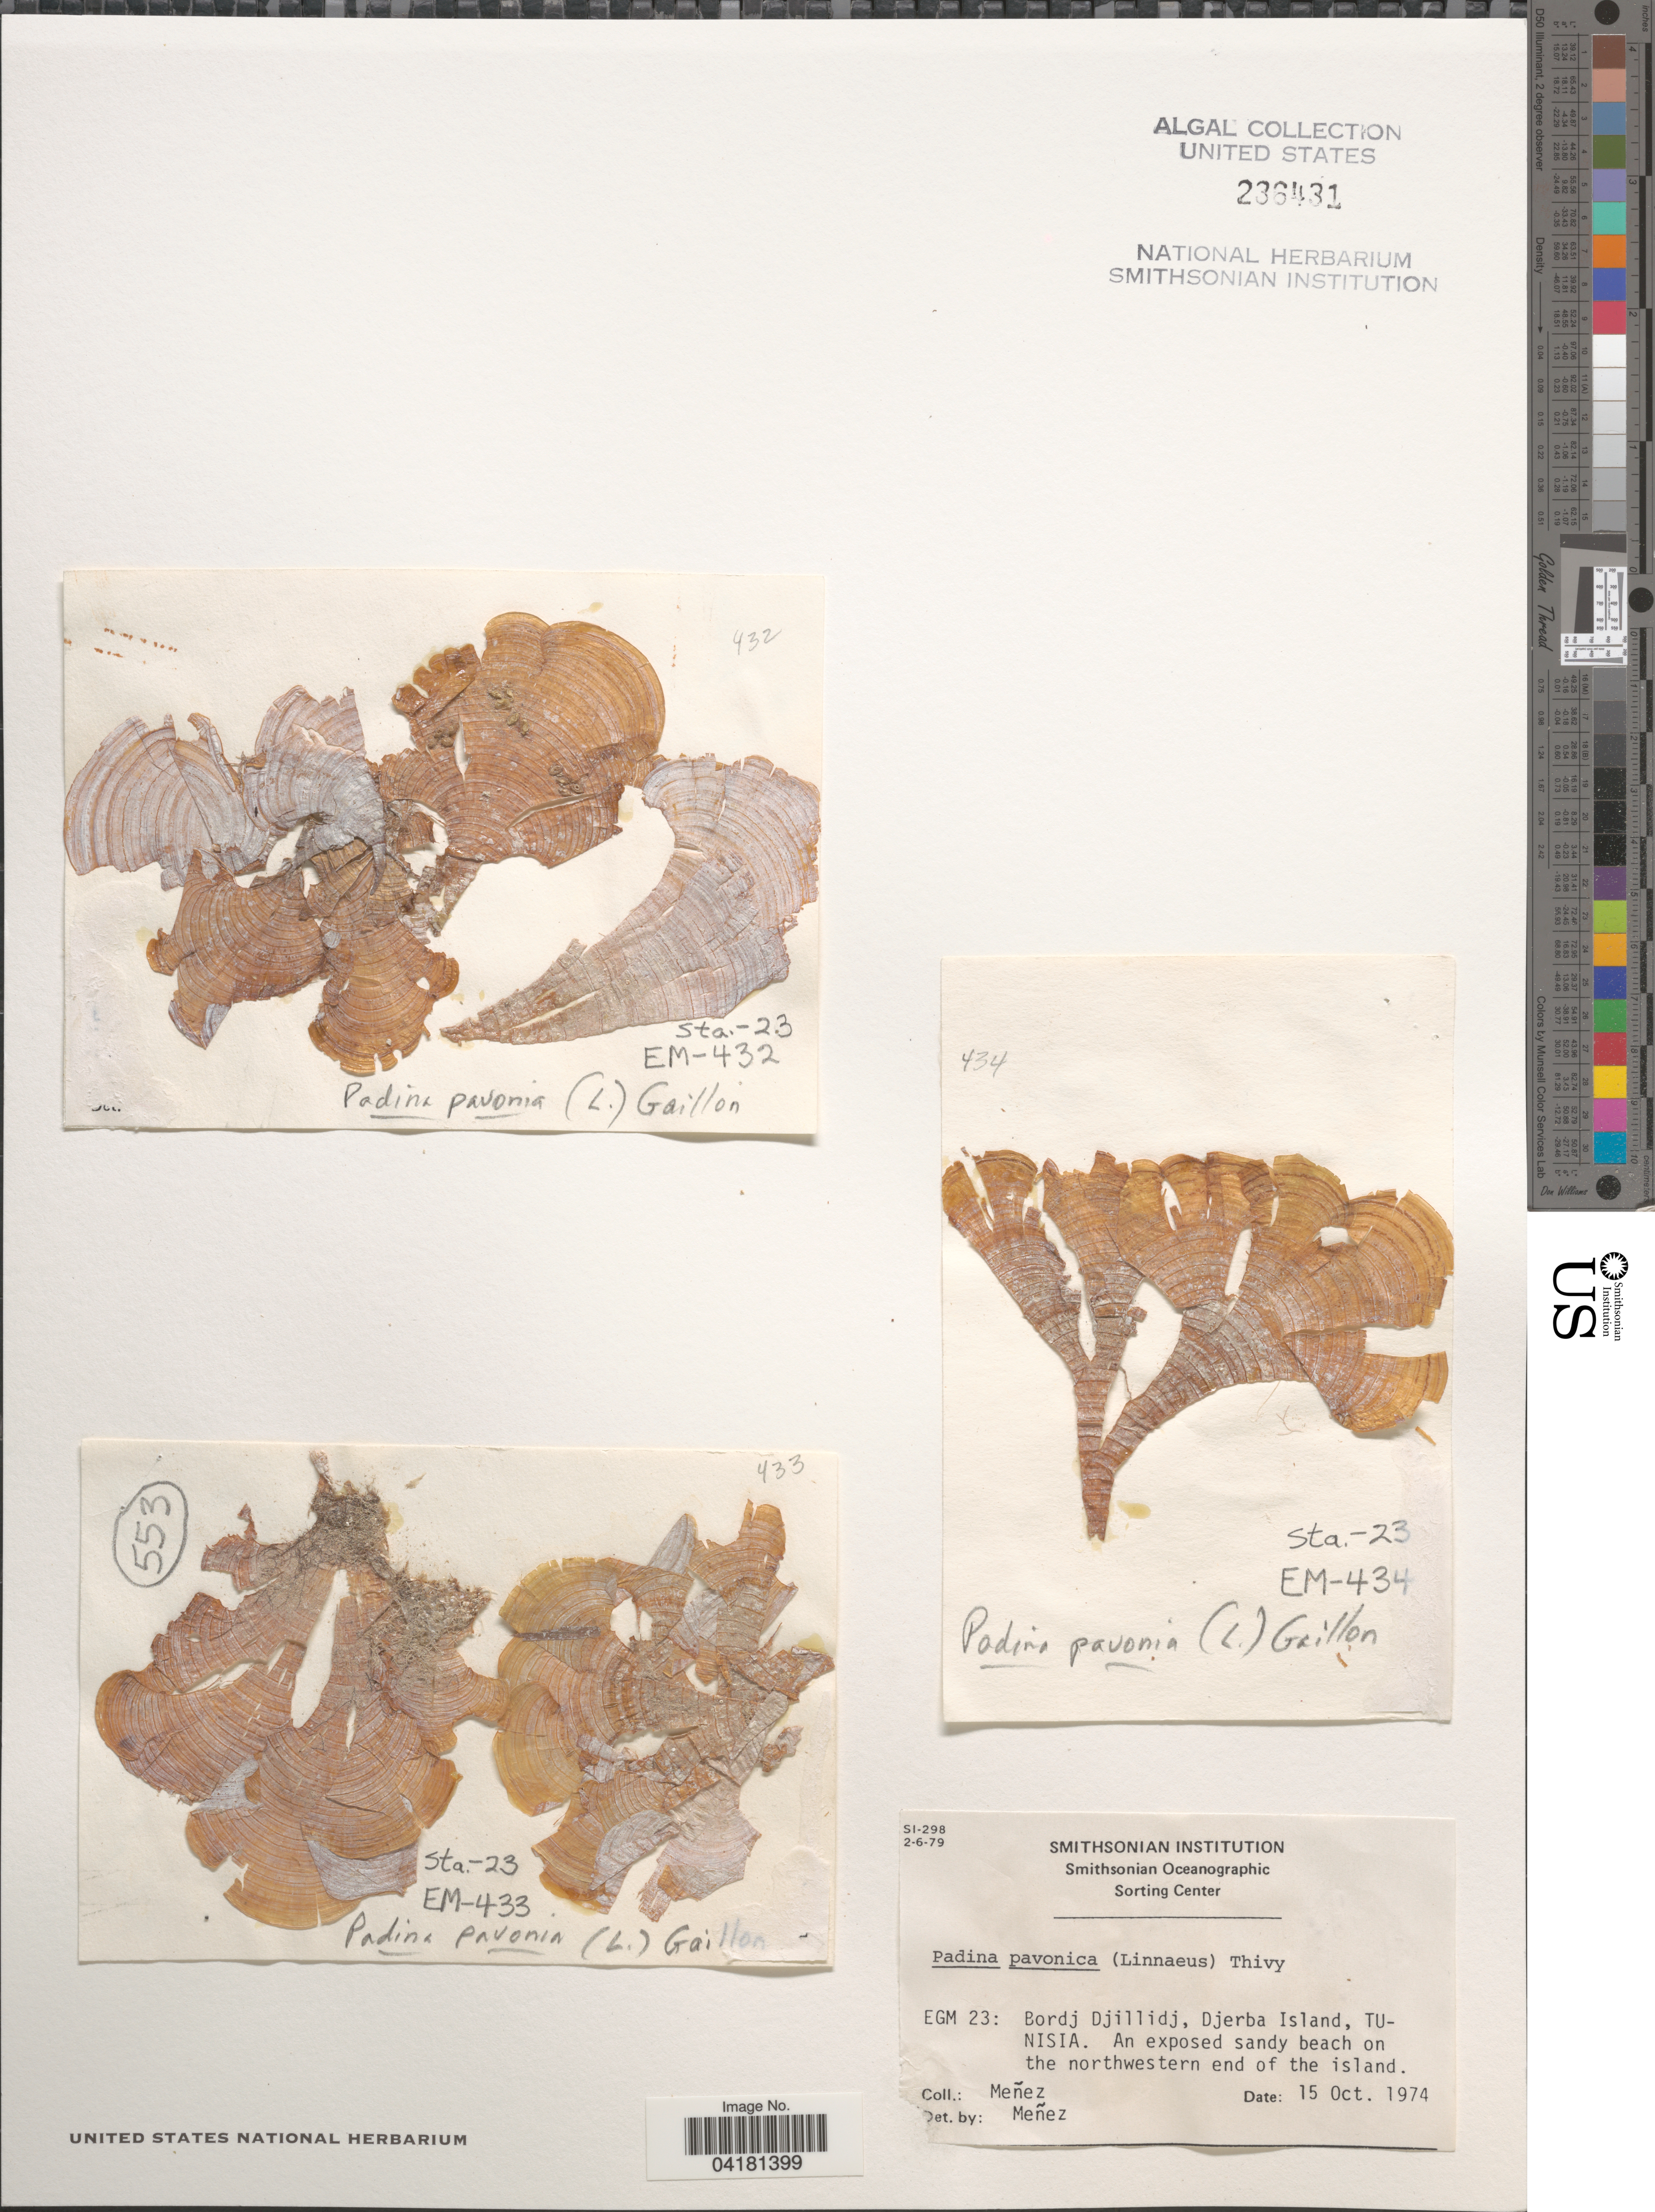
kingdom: Chromista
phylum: Ochrophyta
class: Phaeophyceae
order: Dictyotales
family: Dictyotaceae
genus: Padina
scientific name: Padina pavonica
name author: (L.) Thivy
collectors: Menez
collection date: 1974-10-15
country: Tunisia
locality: EGM 23: Bordj Djillidj, Djerba Island, Tunisia. An exposed sandy beach on the northwestern end of the island.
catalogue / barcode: US 236431